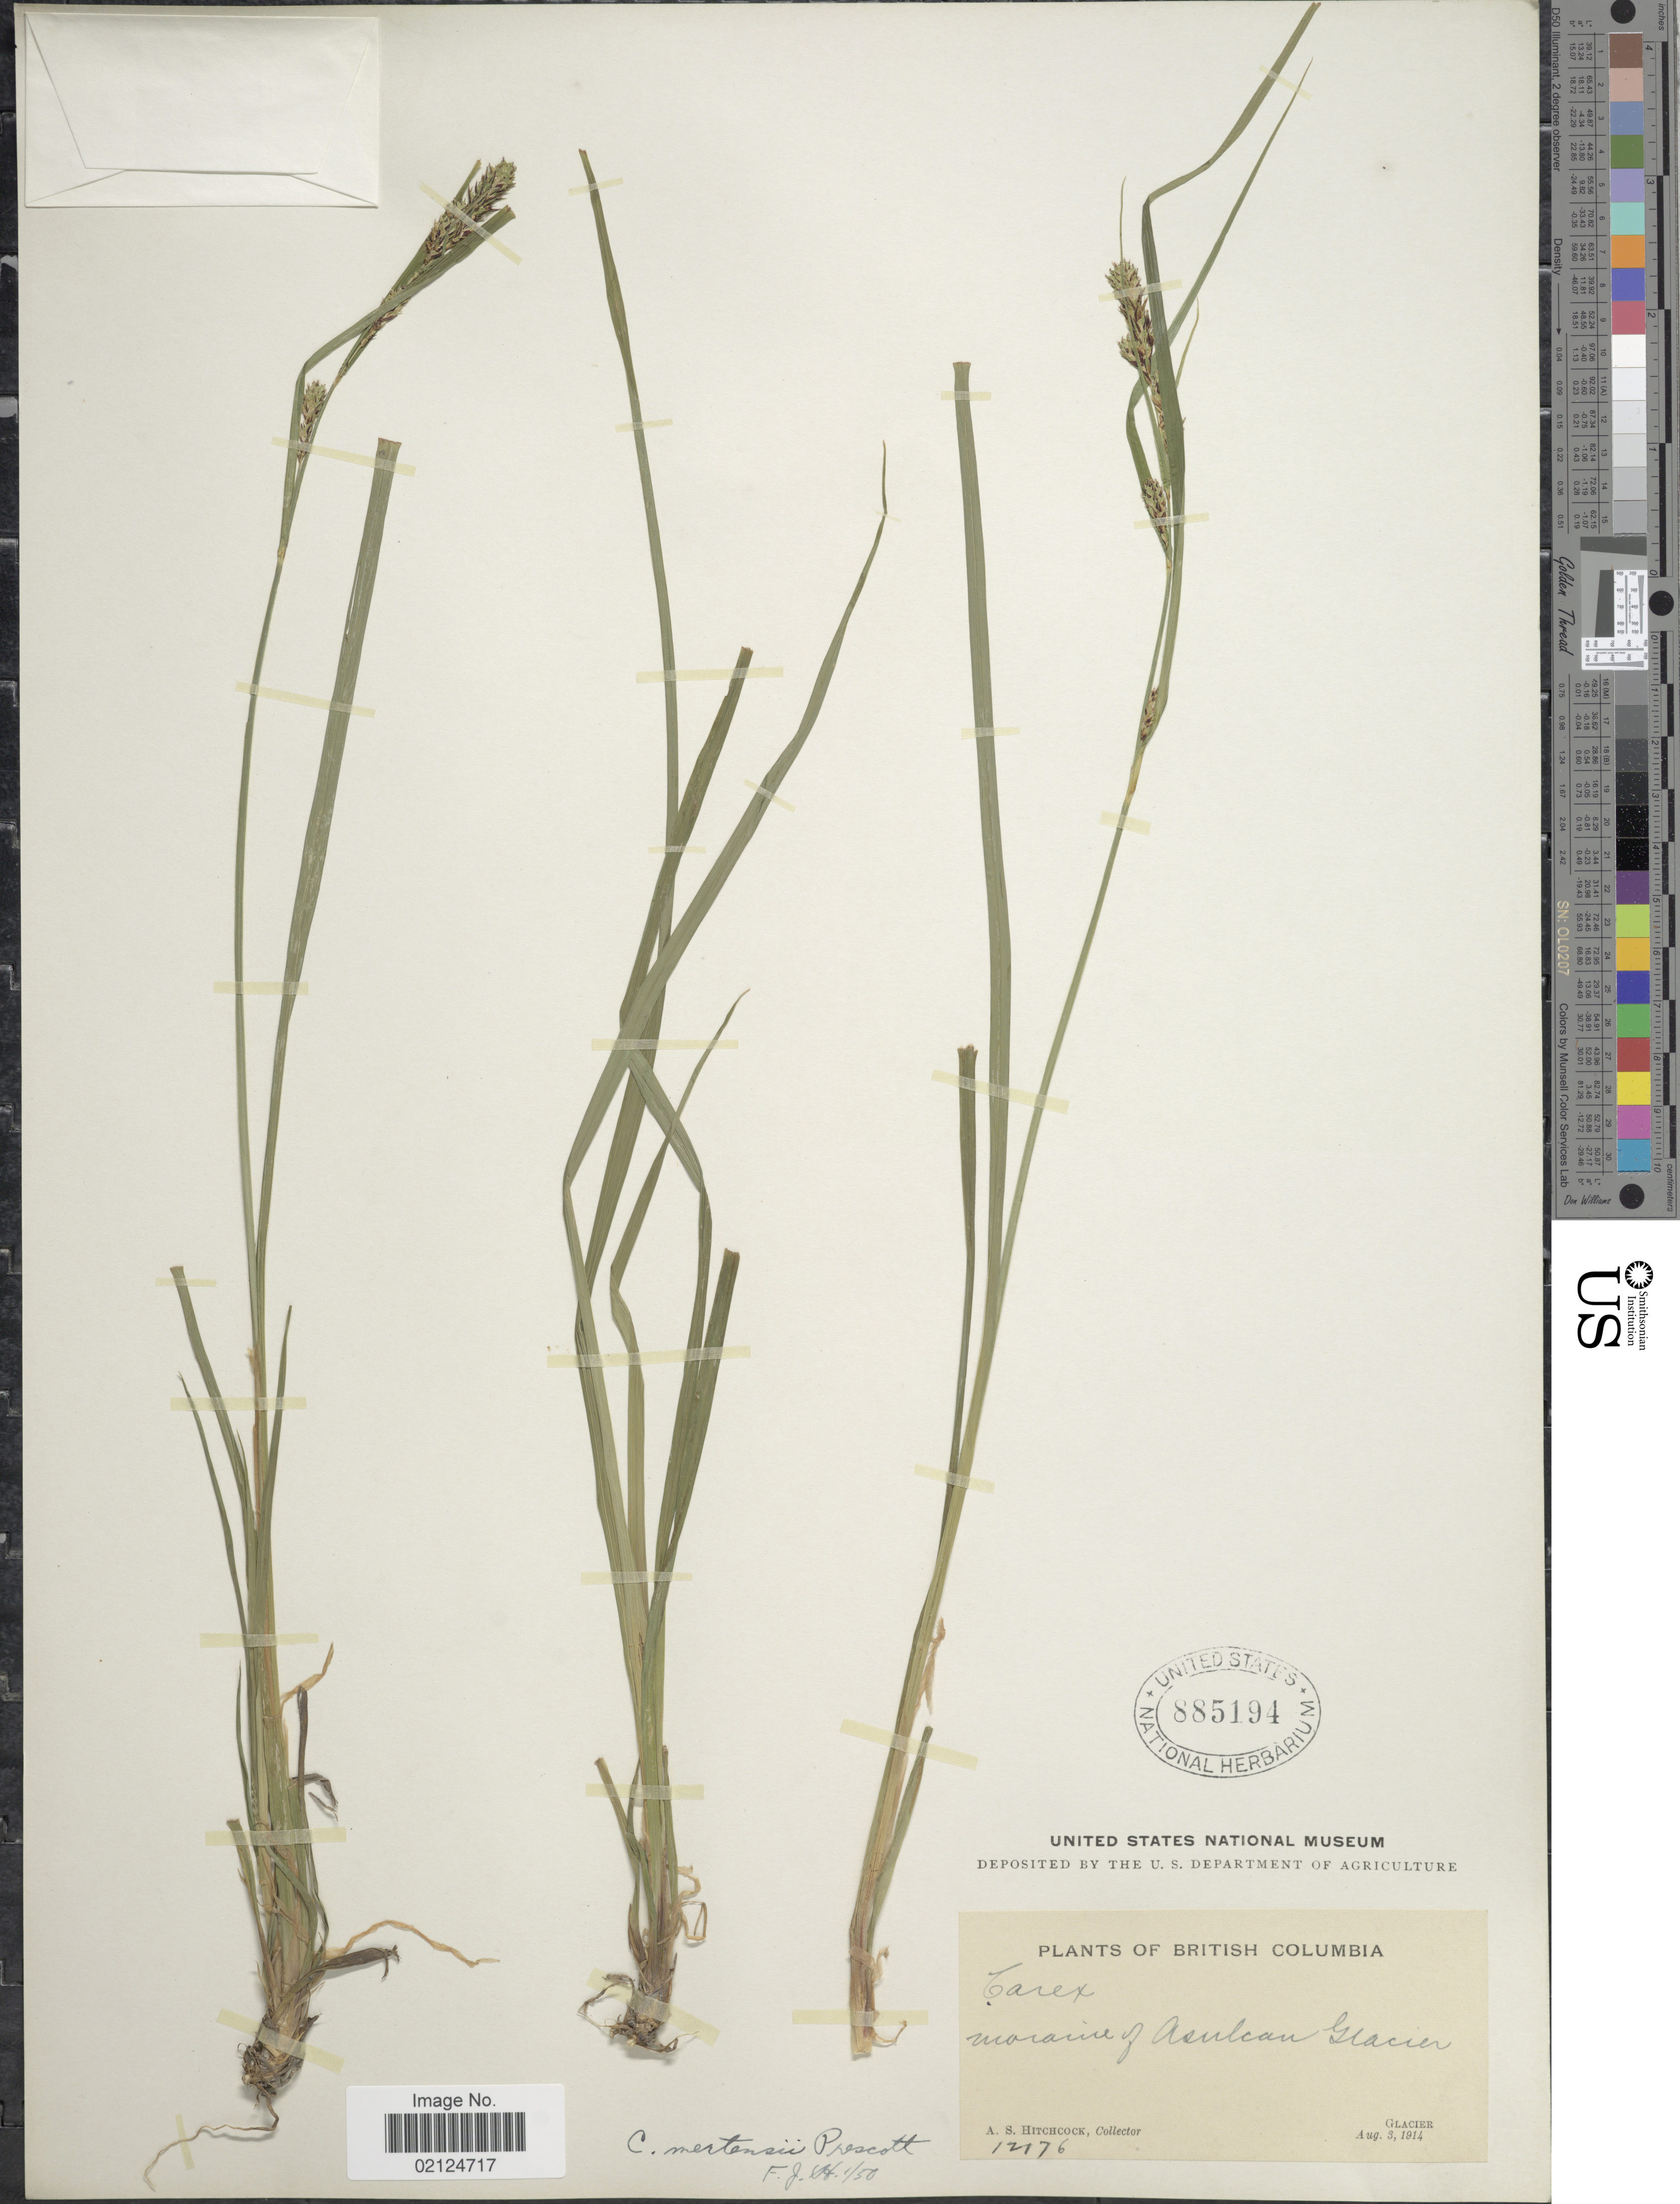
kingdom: Plantae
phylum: Tracheophyta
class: Liliopsida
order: Poales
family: Cyperaceae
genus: Carex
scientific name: Carex mertensii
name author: J.D. Prescott ex Bong.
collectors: A. S. Hitchcock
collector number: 12176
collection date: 1914-08-03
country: Canada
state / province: British Columbia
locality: Moraine of Asulcan Glacier, Glacier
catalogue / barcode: US 885194